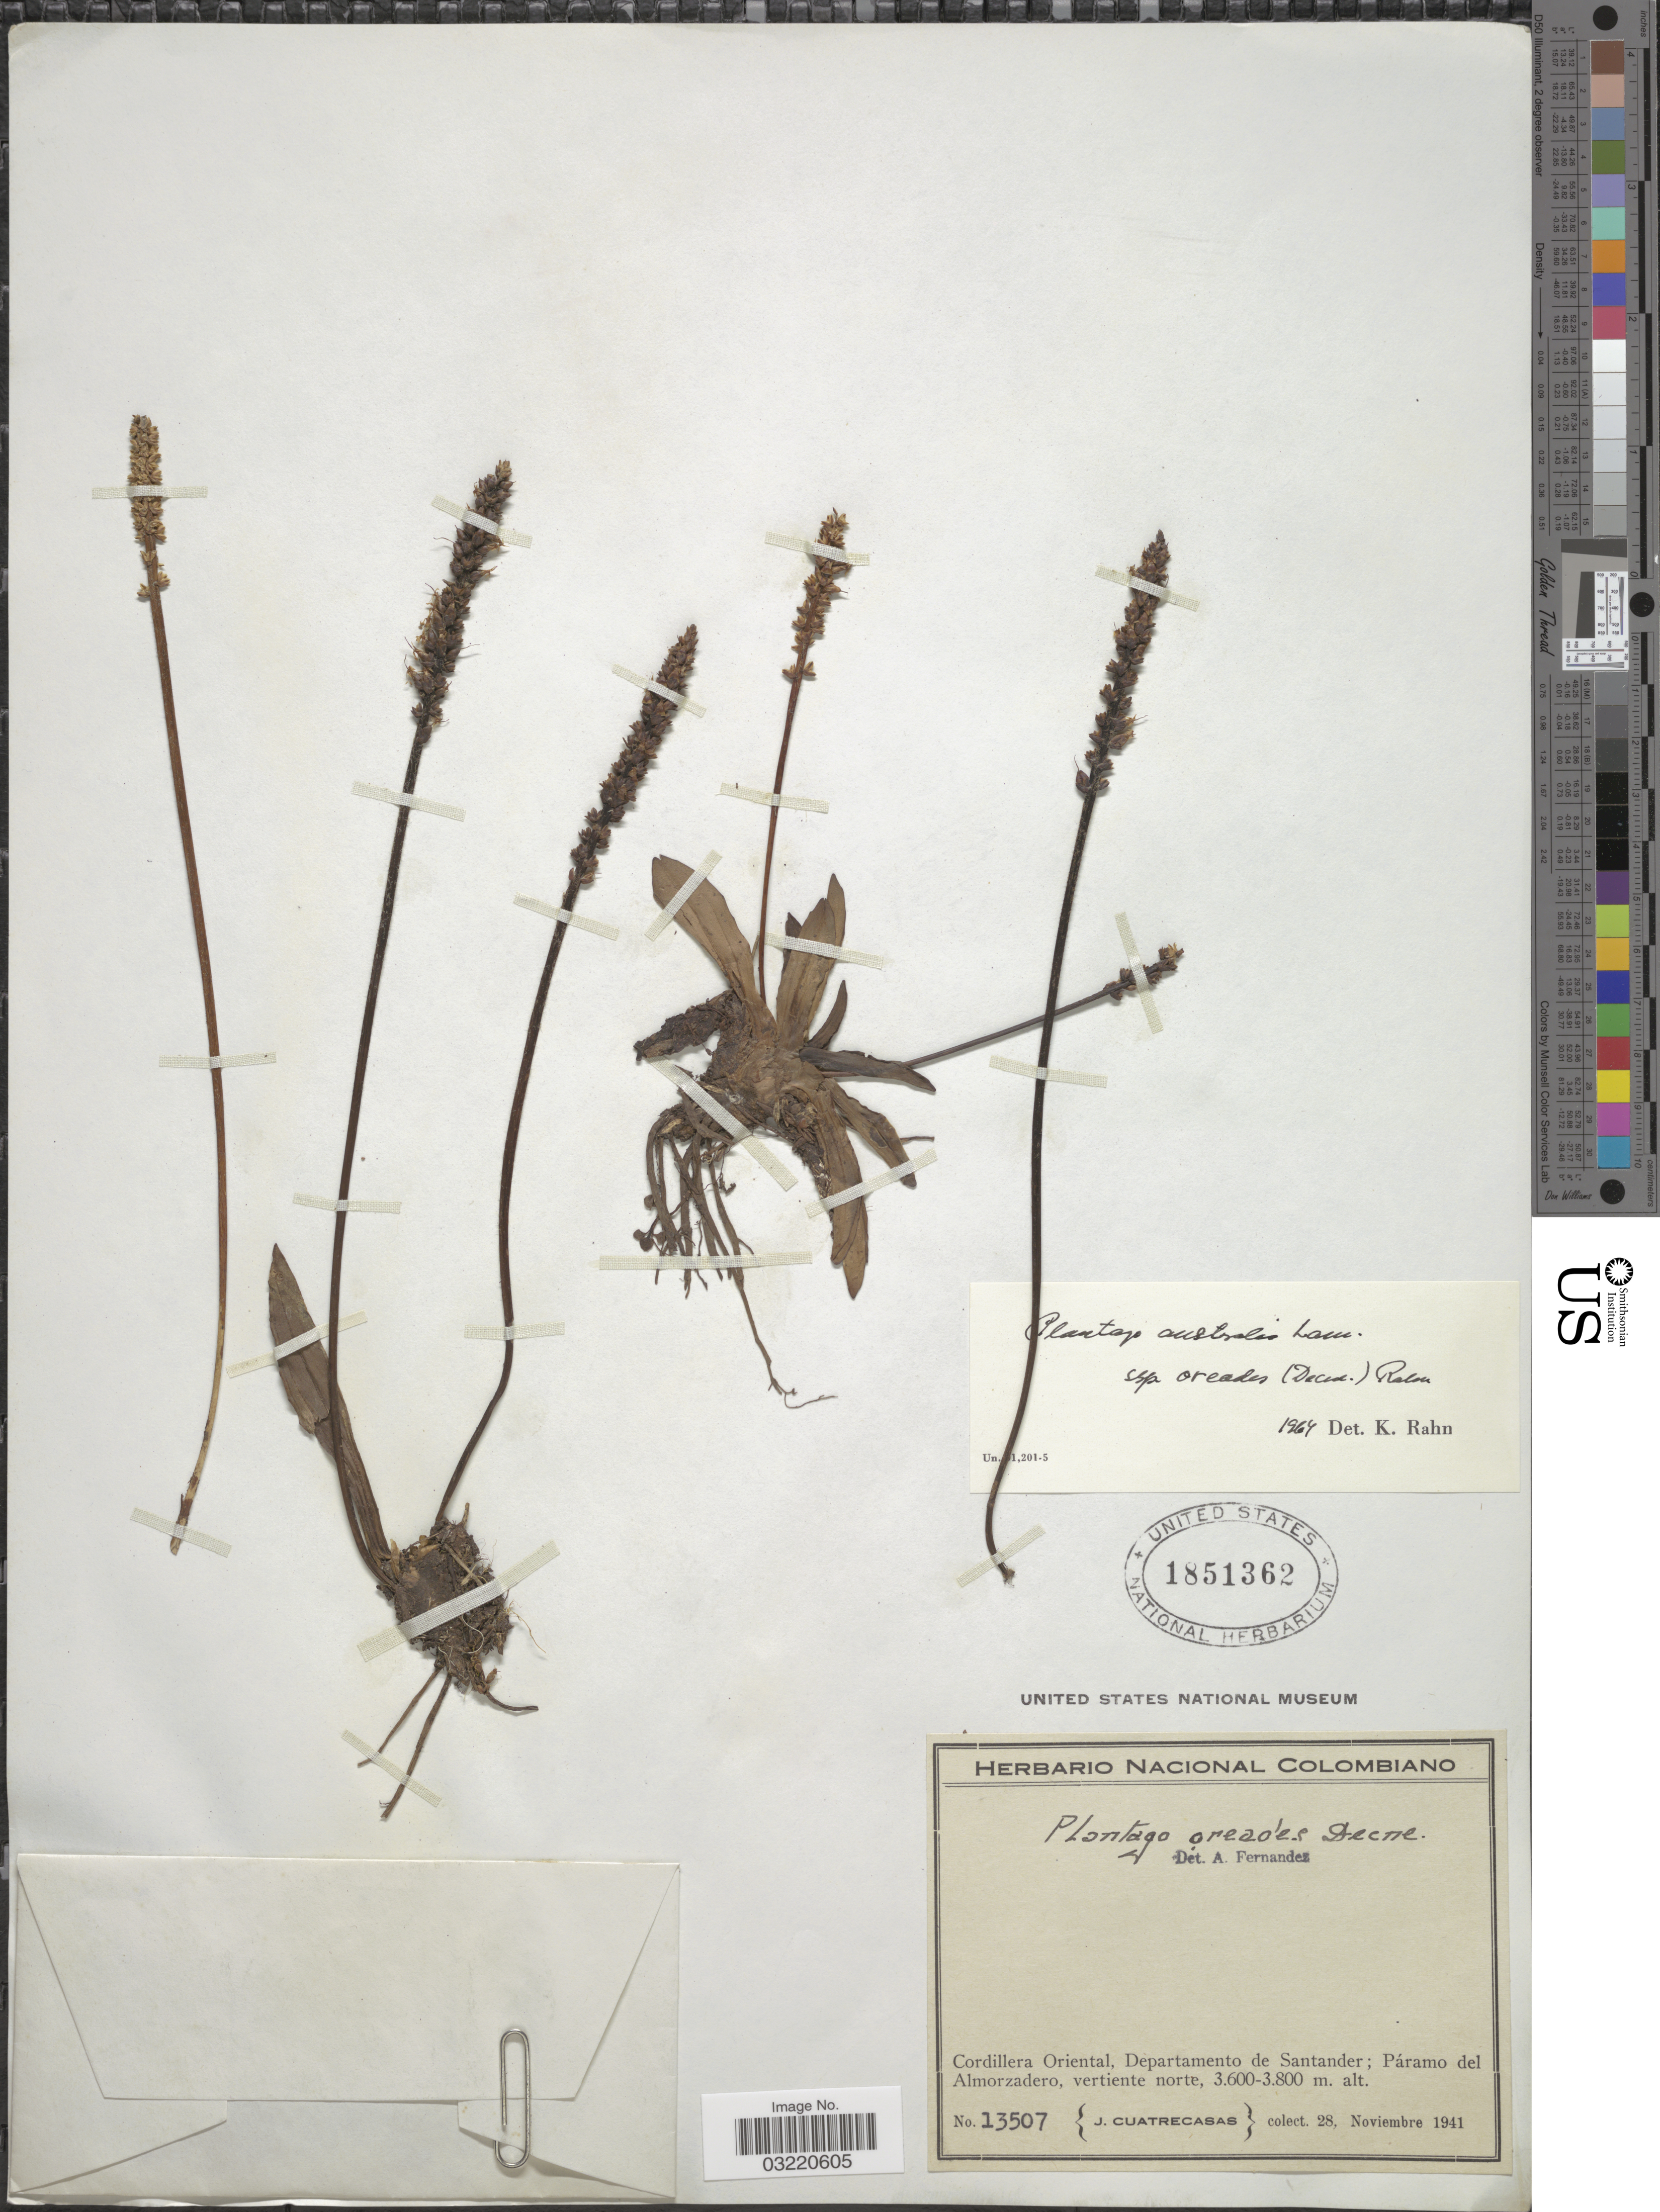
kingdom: Plantae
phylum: Tracheophyta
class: Magnoliopsida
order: Lamiales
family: Plantaginaceae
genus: Plantago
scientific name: Plantago australis subsp. oreades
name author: (Decne.) Rahn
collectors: J. Cuatrecasas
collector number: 13507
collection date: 1941-11-28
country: Colombia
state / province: Santander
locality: Cordillera Oriental, Departamento de Santander; Páramo del Almorzadero, vertiente norte.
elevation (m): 3600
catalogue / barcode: US 1851362